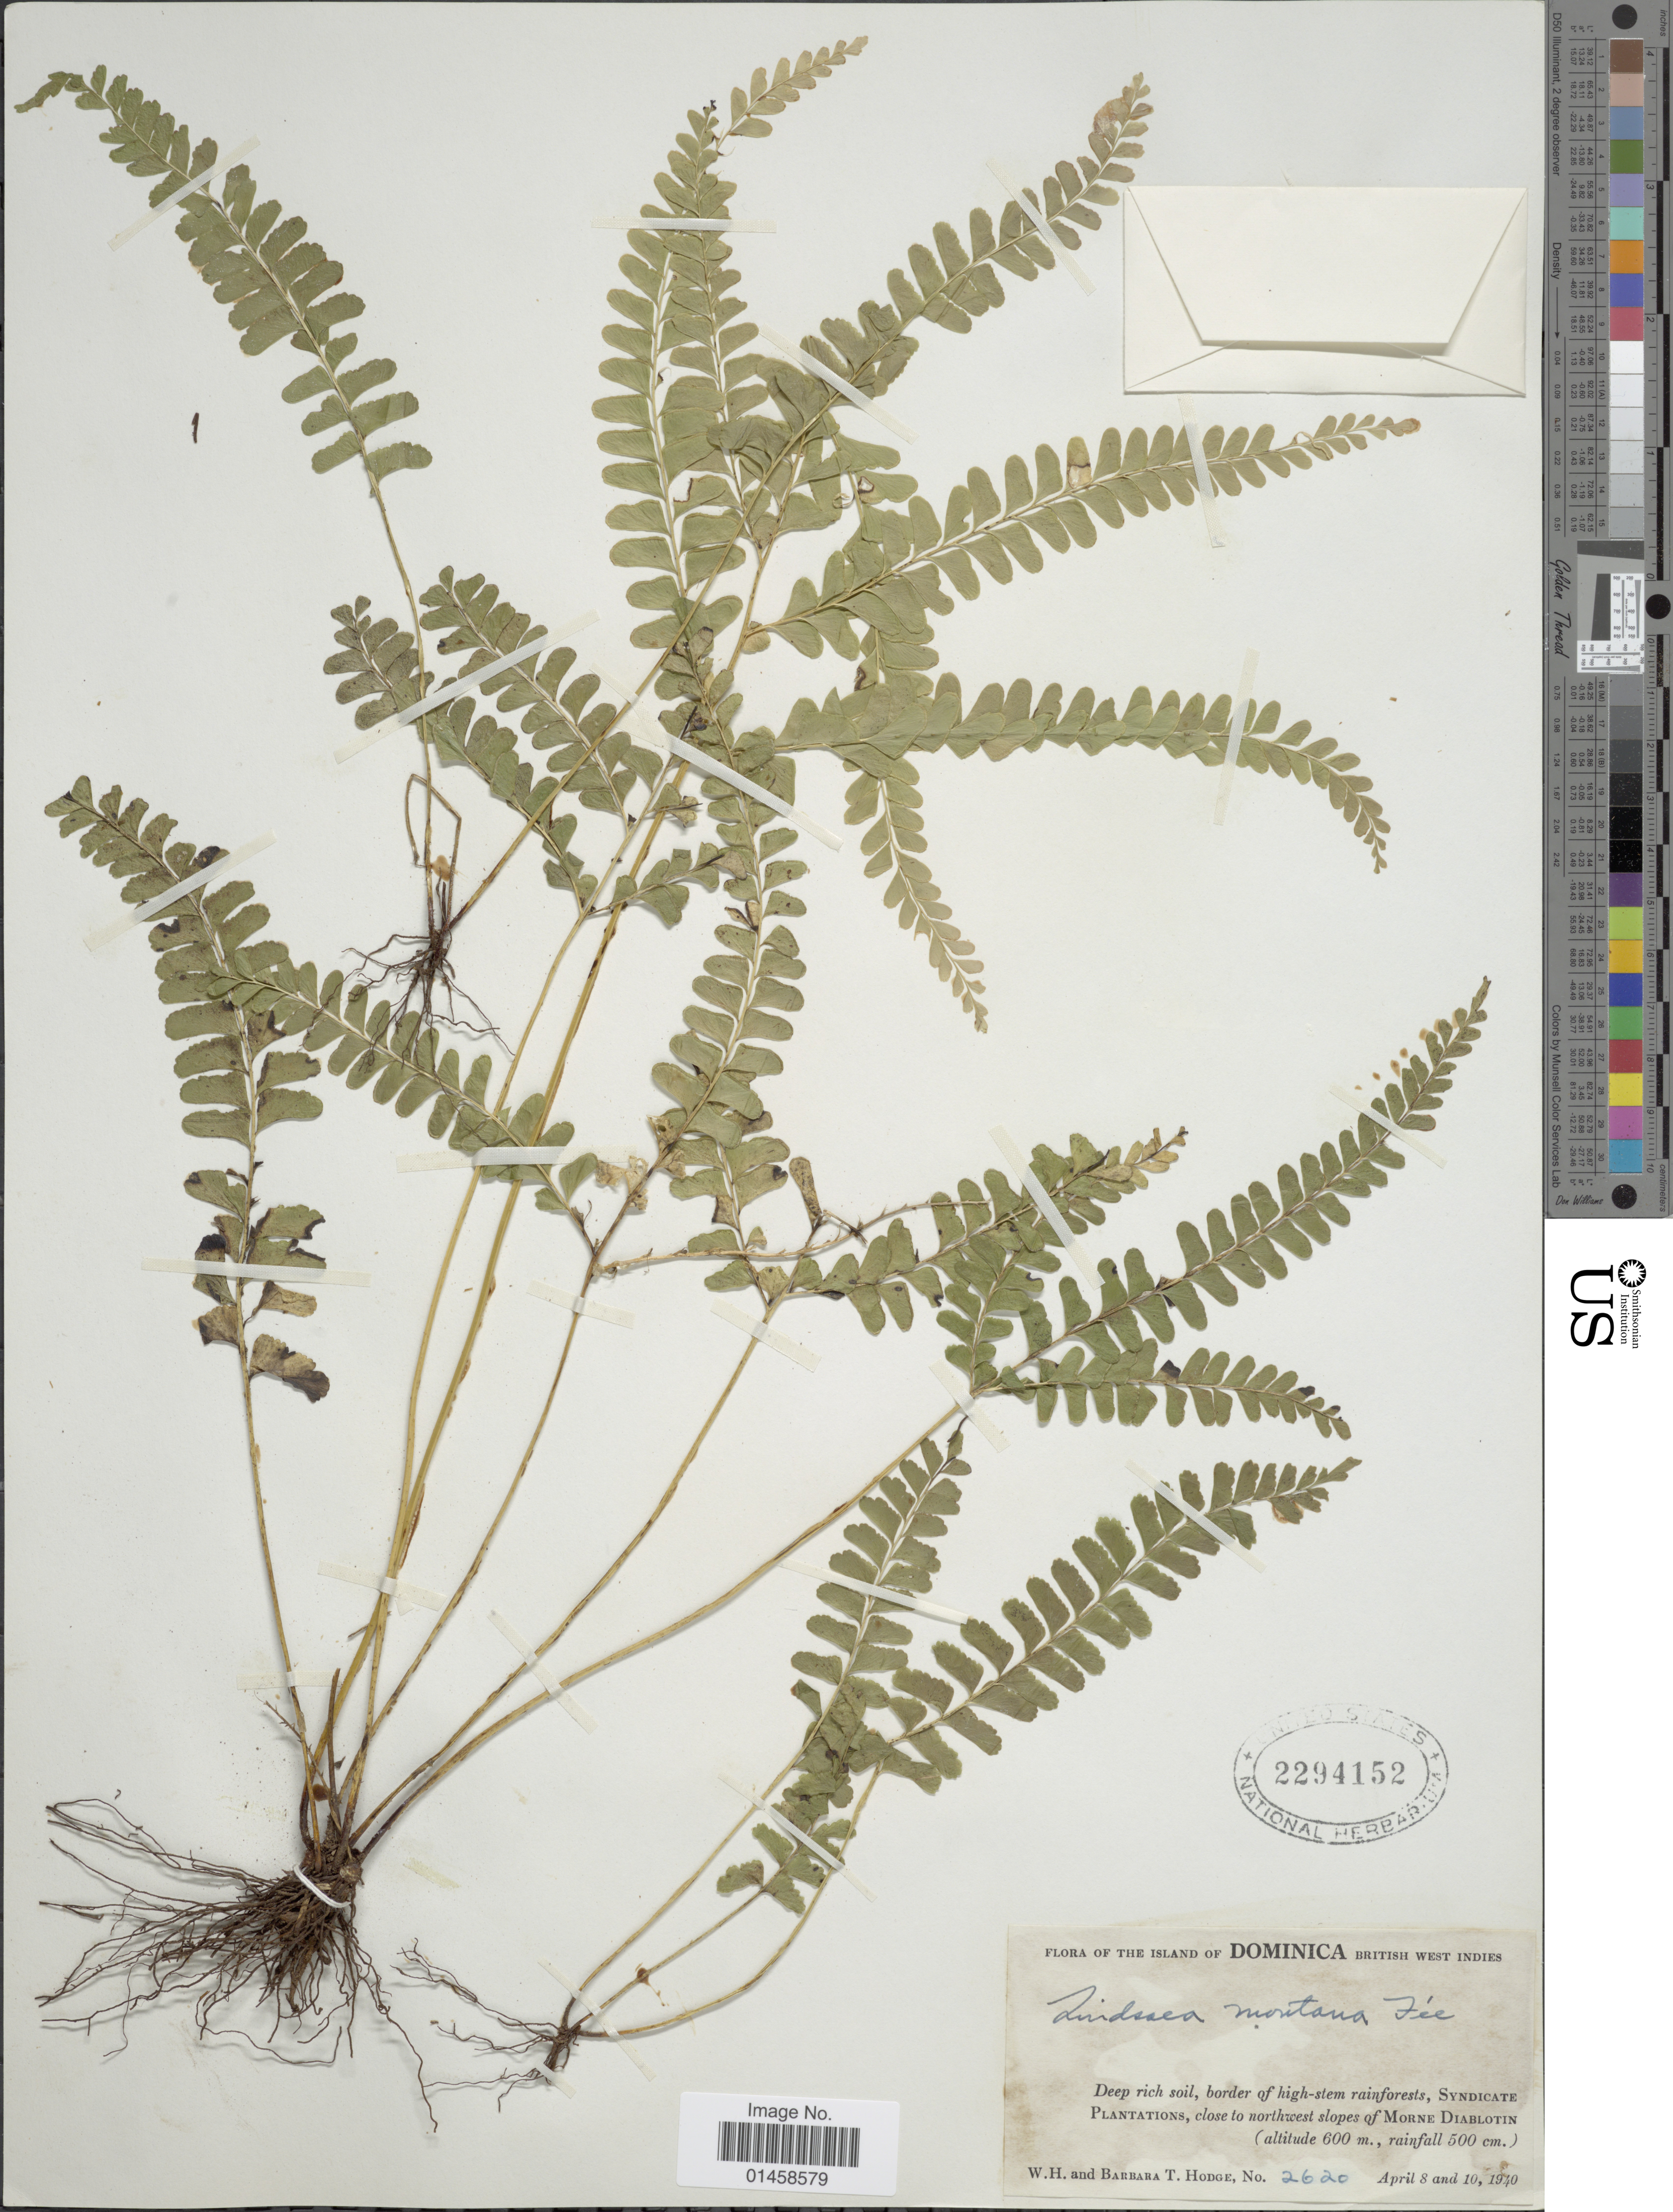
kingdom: Plantae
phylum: Tracheophyta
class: Polypodiopsida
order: Polypodiales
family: Lindsaeaceae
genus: Lindsaea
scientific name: Lindsaea quadrangularis subsp. antillensis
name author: K.U. Kramer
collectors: W. Hodge & B. Hodge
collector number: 2620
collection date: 1940-04-08/1940-04-10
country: Dominica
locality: Syndicate Plantations, close to northwest slopes of Morne Diablotin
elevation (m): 600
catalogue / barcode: US 2294152